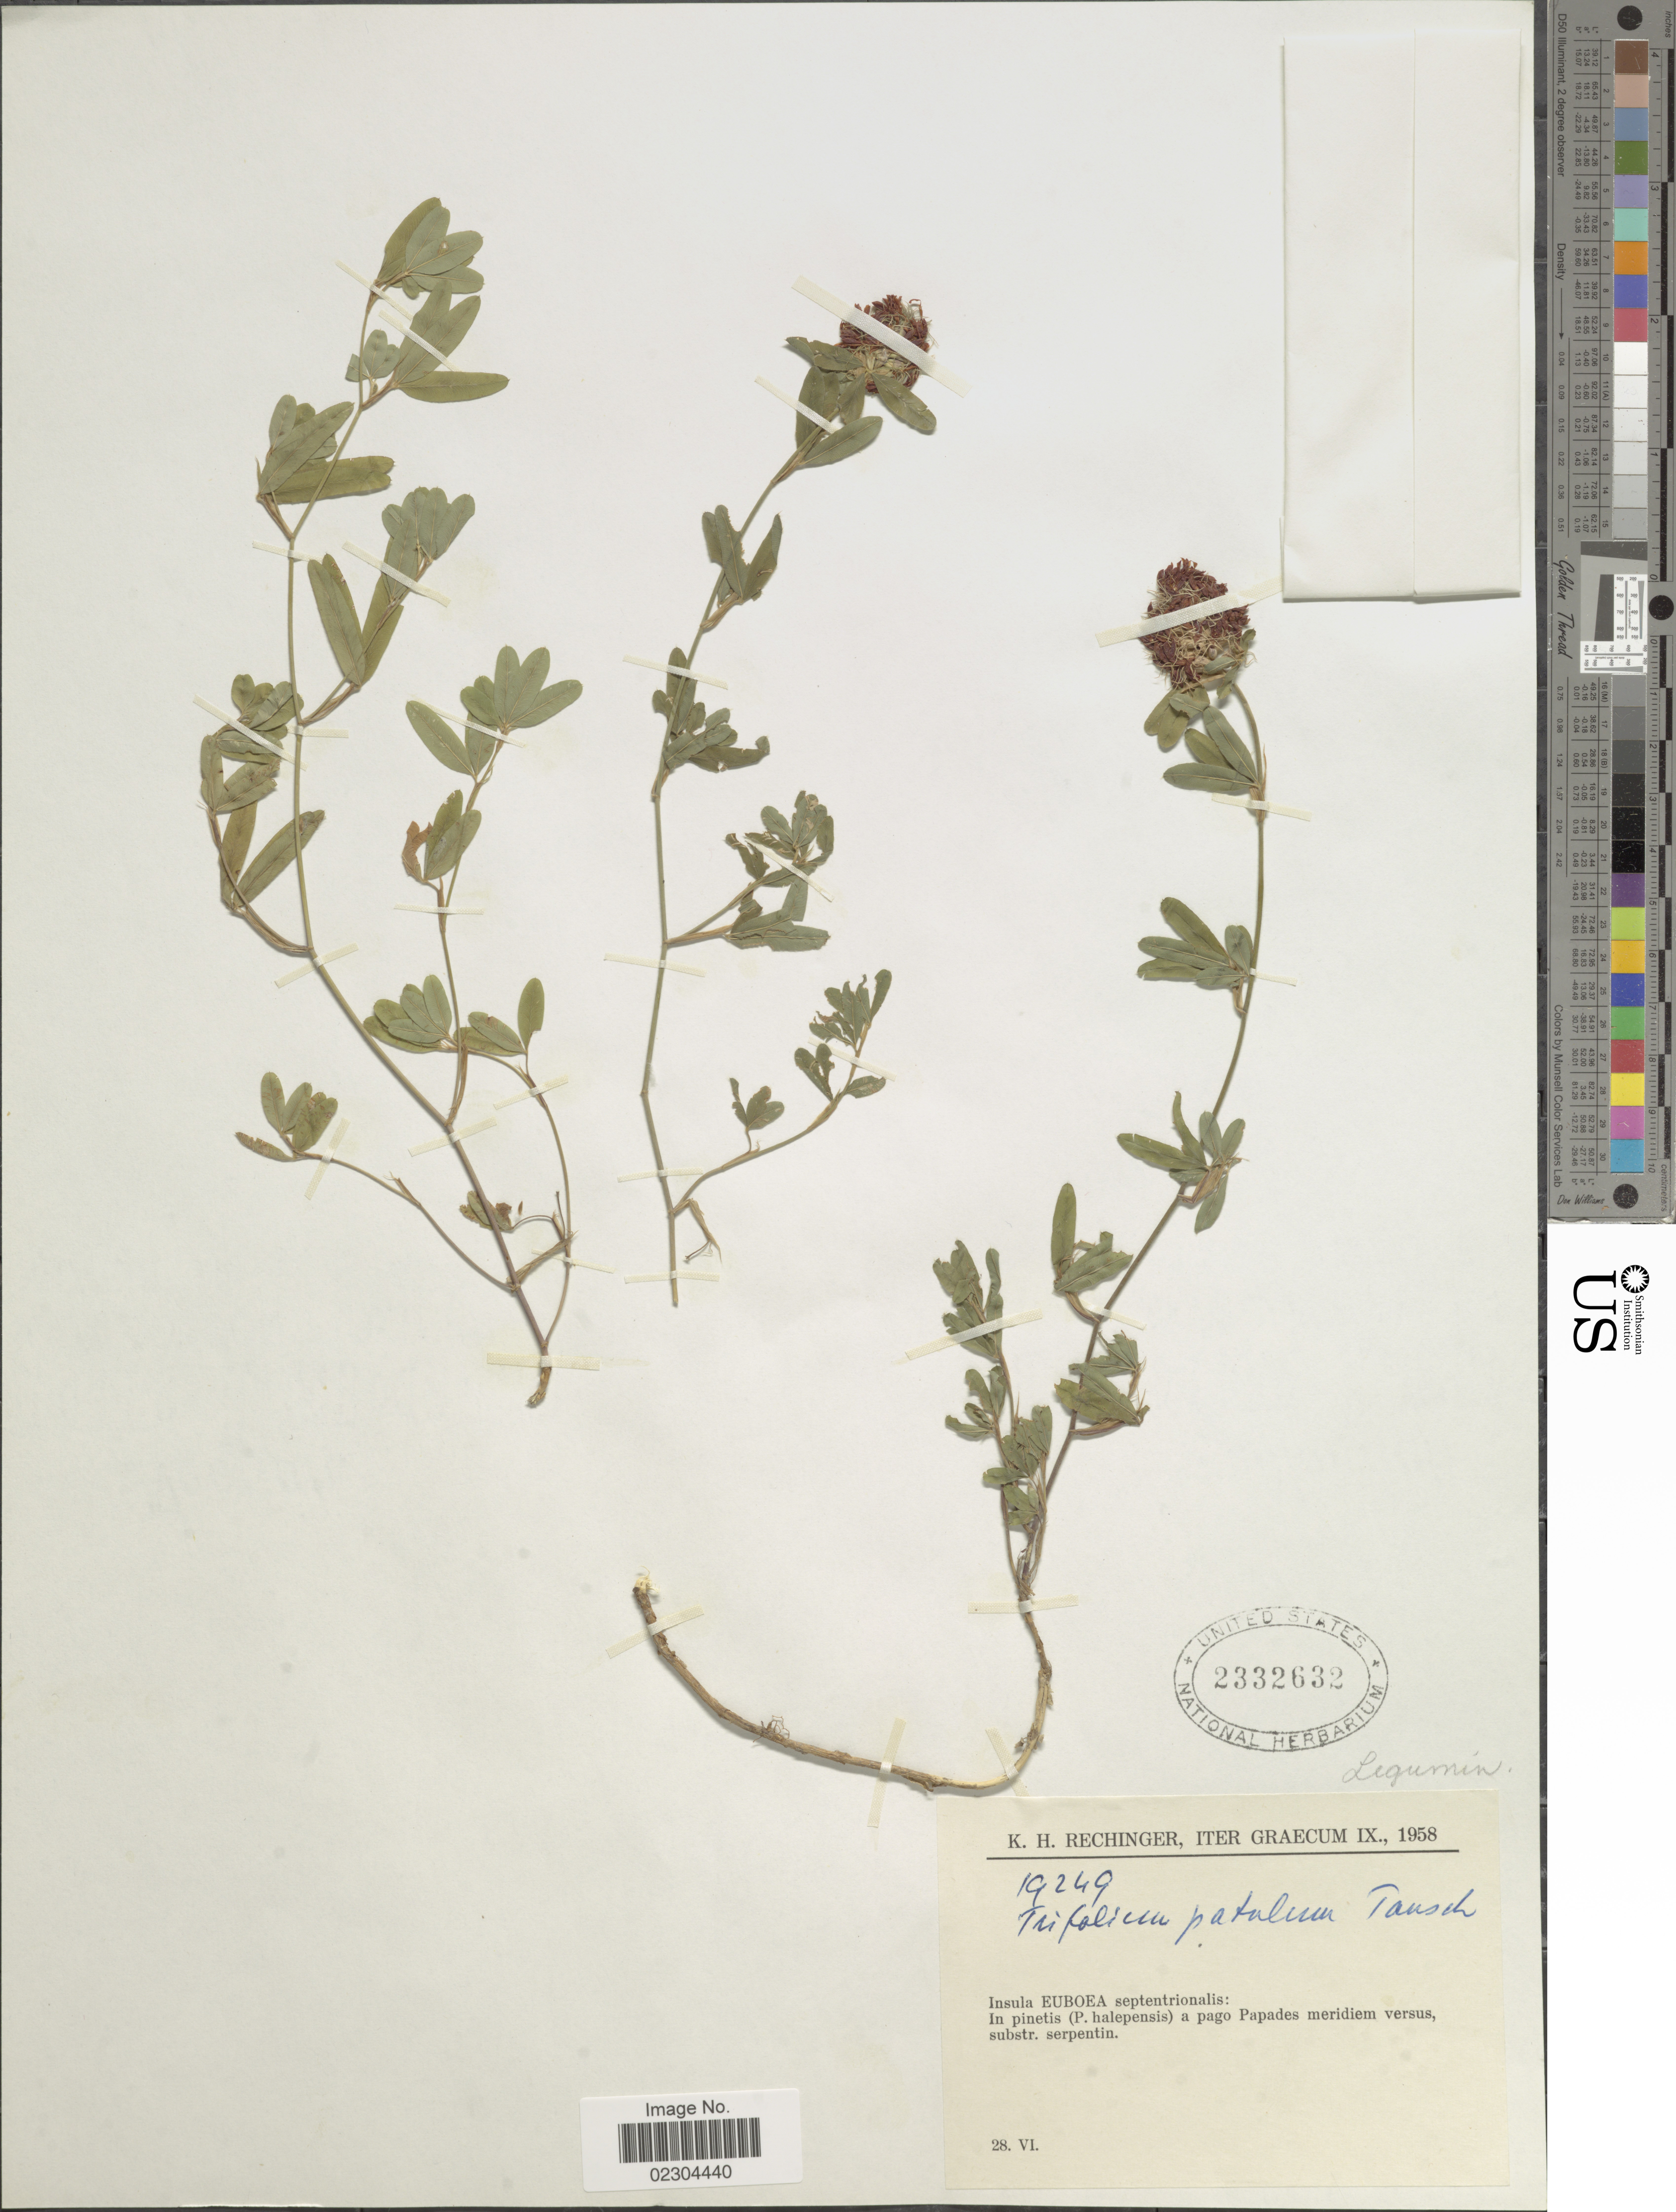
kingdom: Plantae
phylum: Tracheophyta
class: Magnoliopsida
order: Fabales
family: Fabaceae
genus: Trifolium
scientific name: Trifolium patulum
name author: Tausch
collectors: K. H. Rechinger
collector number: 19249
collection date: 1958-06-28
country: Greece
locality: Greacum, Insula Euboea septentrionalis. a pago Papdes meridiem versus substr. serpentin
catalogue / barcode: US 2332632